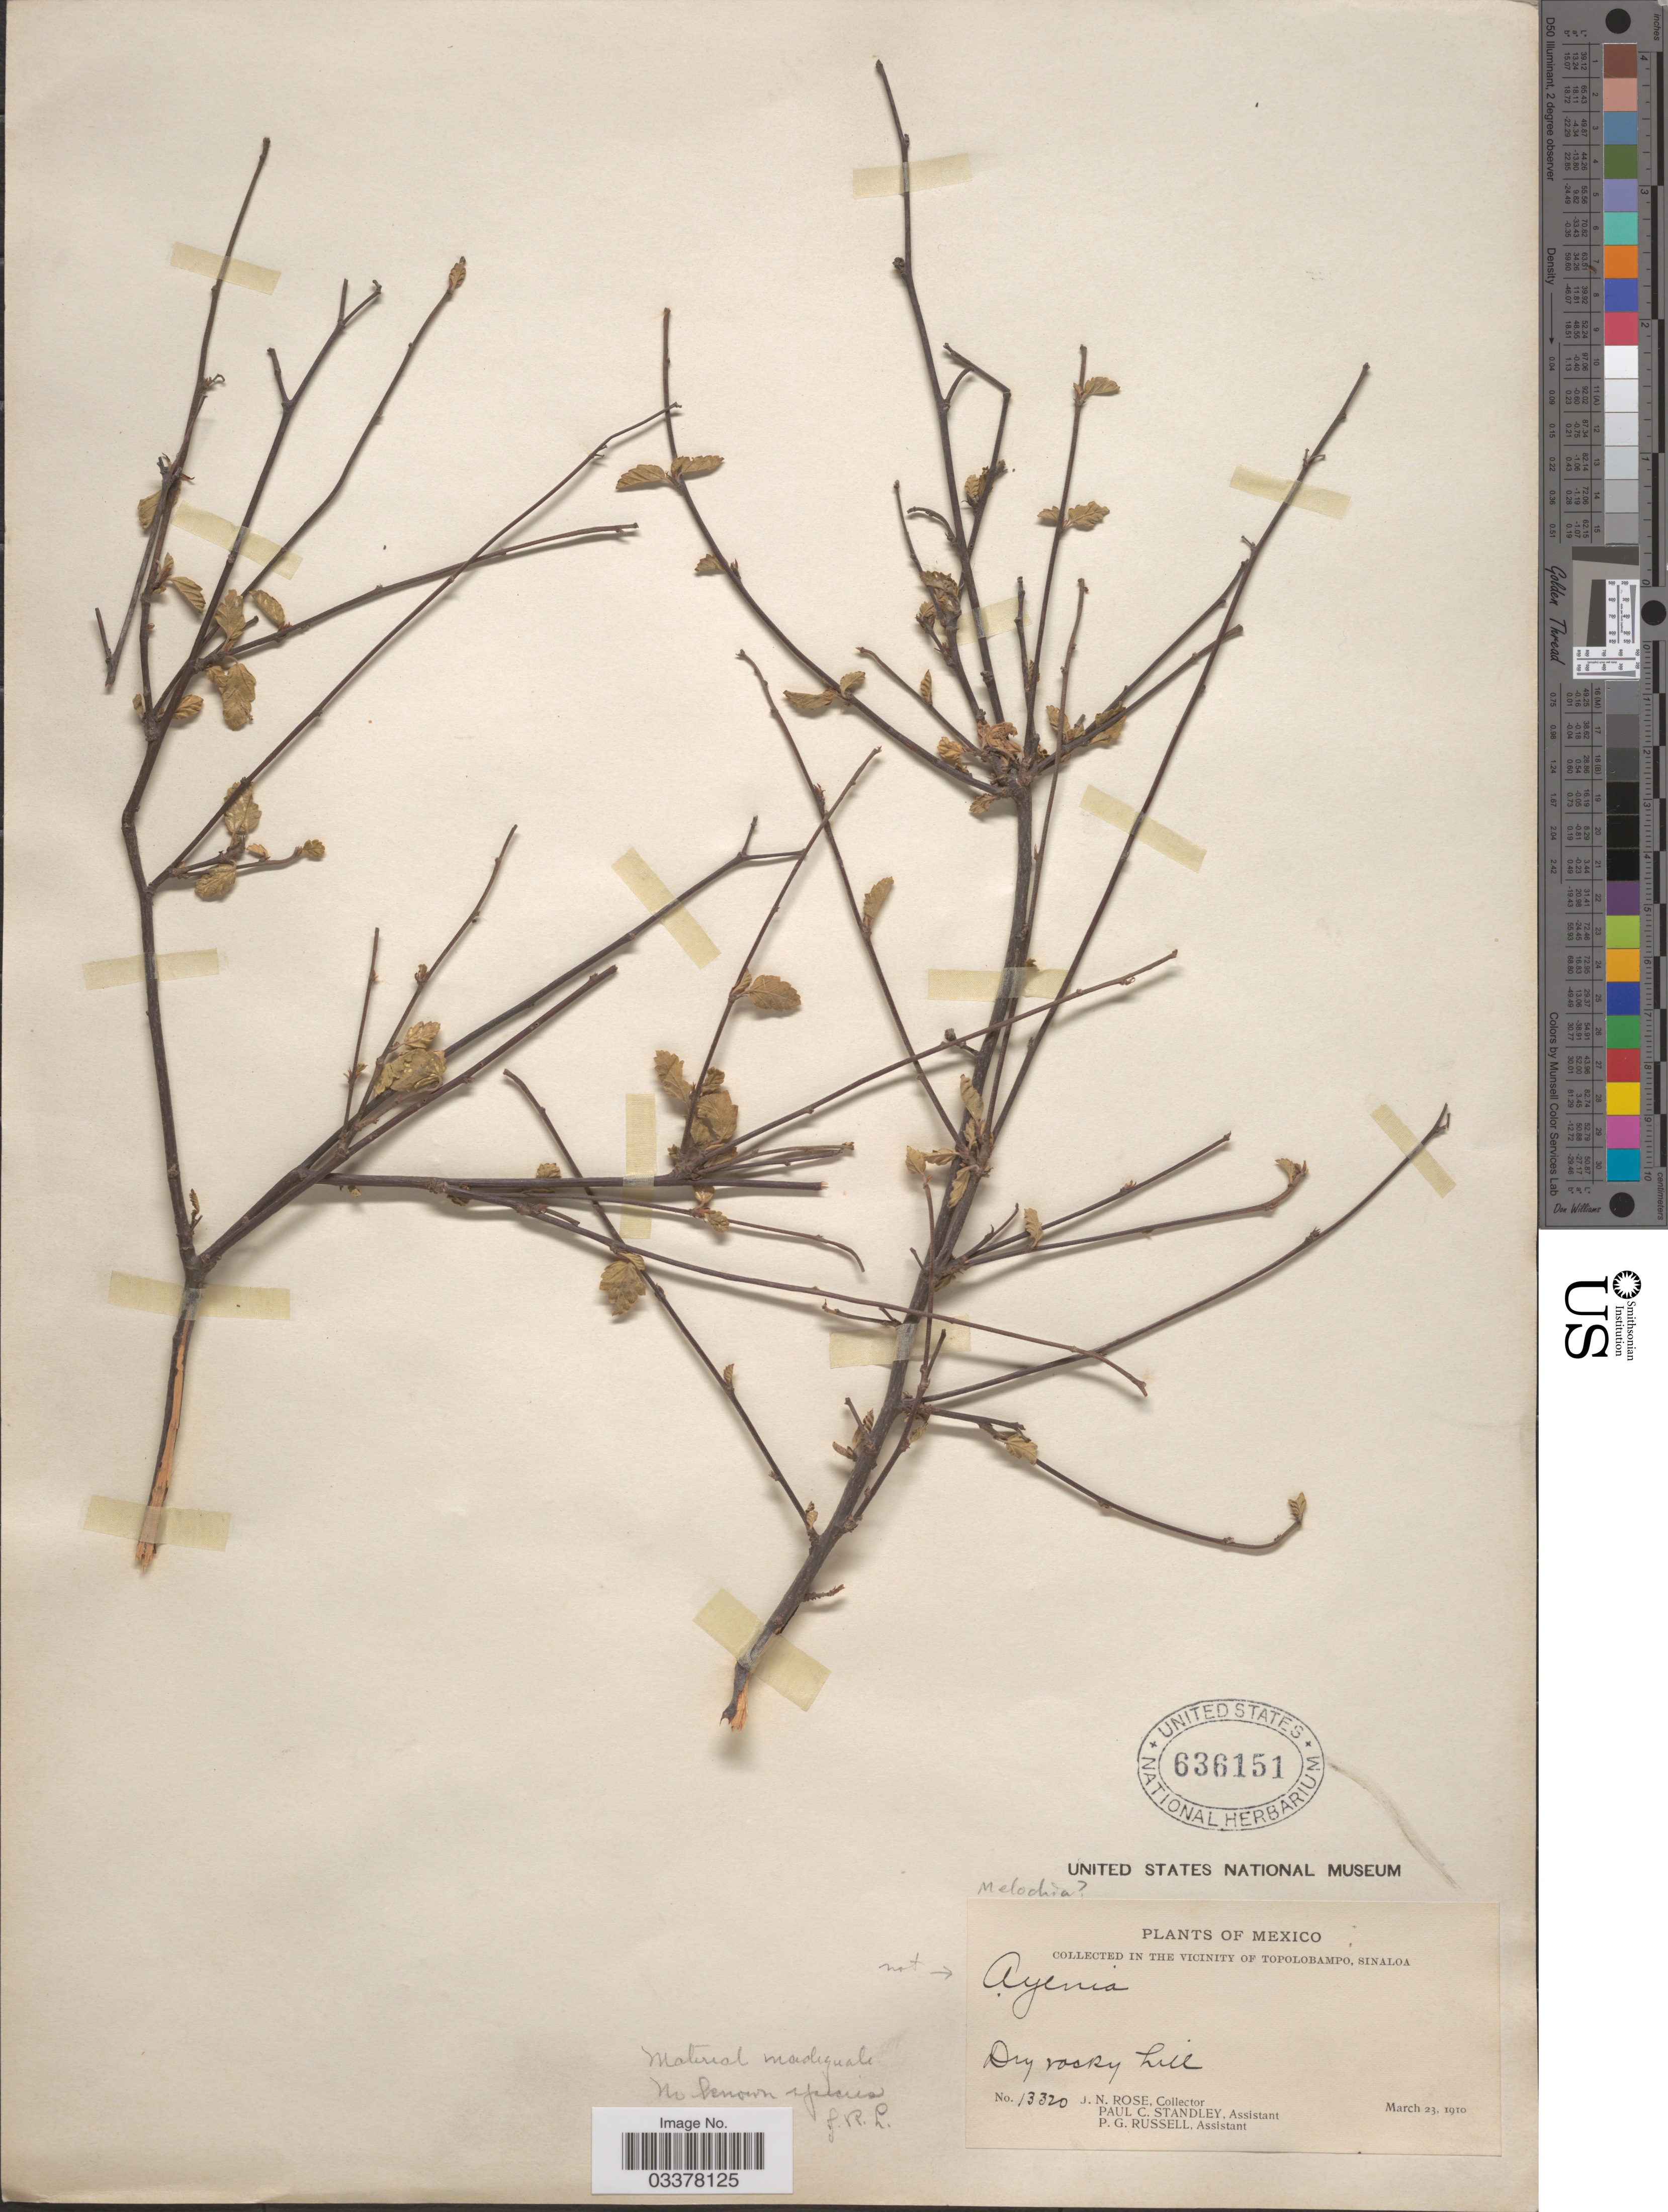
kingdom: Plantae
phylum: Tracheophyta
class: Magnoliopsida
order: Malvales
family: Malvaceae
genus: Melochia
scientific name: Melochia sp.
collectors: J. N. Rose, P. C. Standley & P. G. Russell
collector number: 1320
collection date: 1910-03-23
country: Mexico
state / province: Sinaloa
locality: In the vicinity of Topolobampo.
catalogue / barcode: US 636151